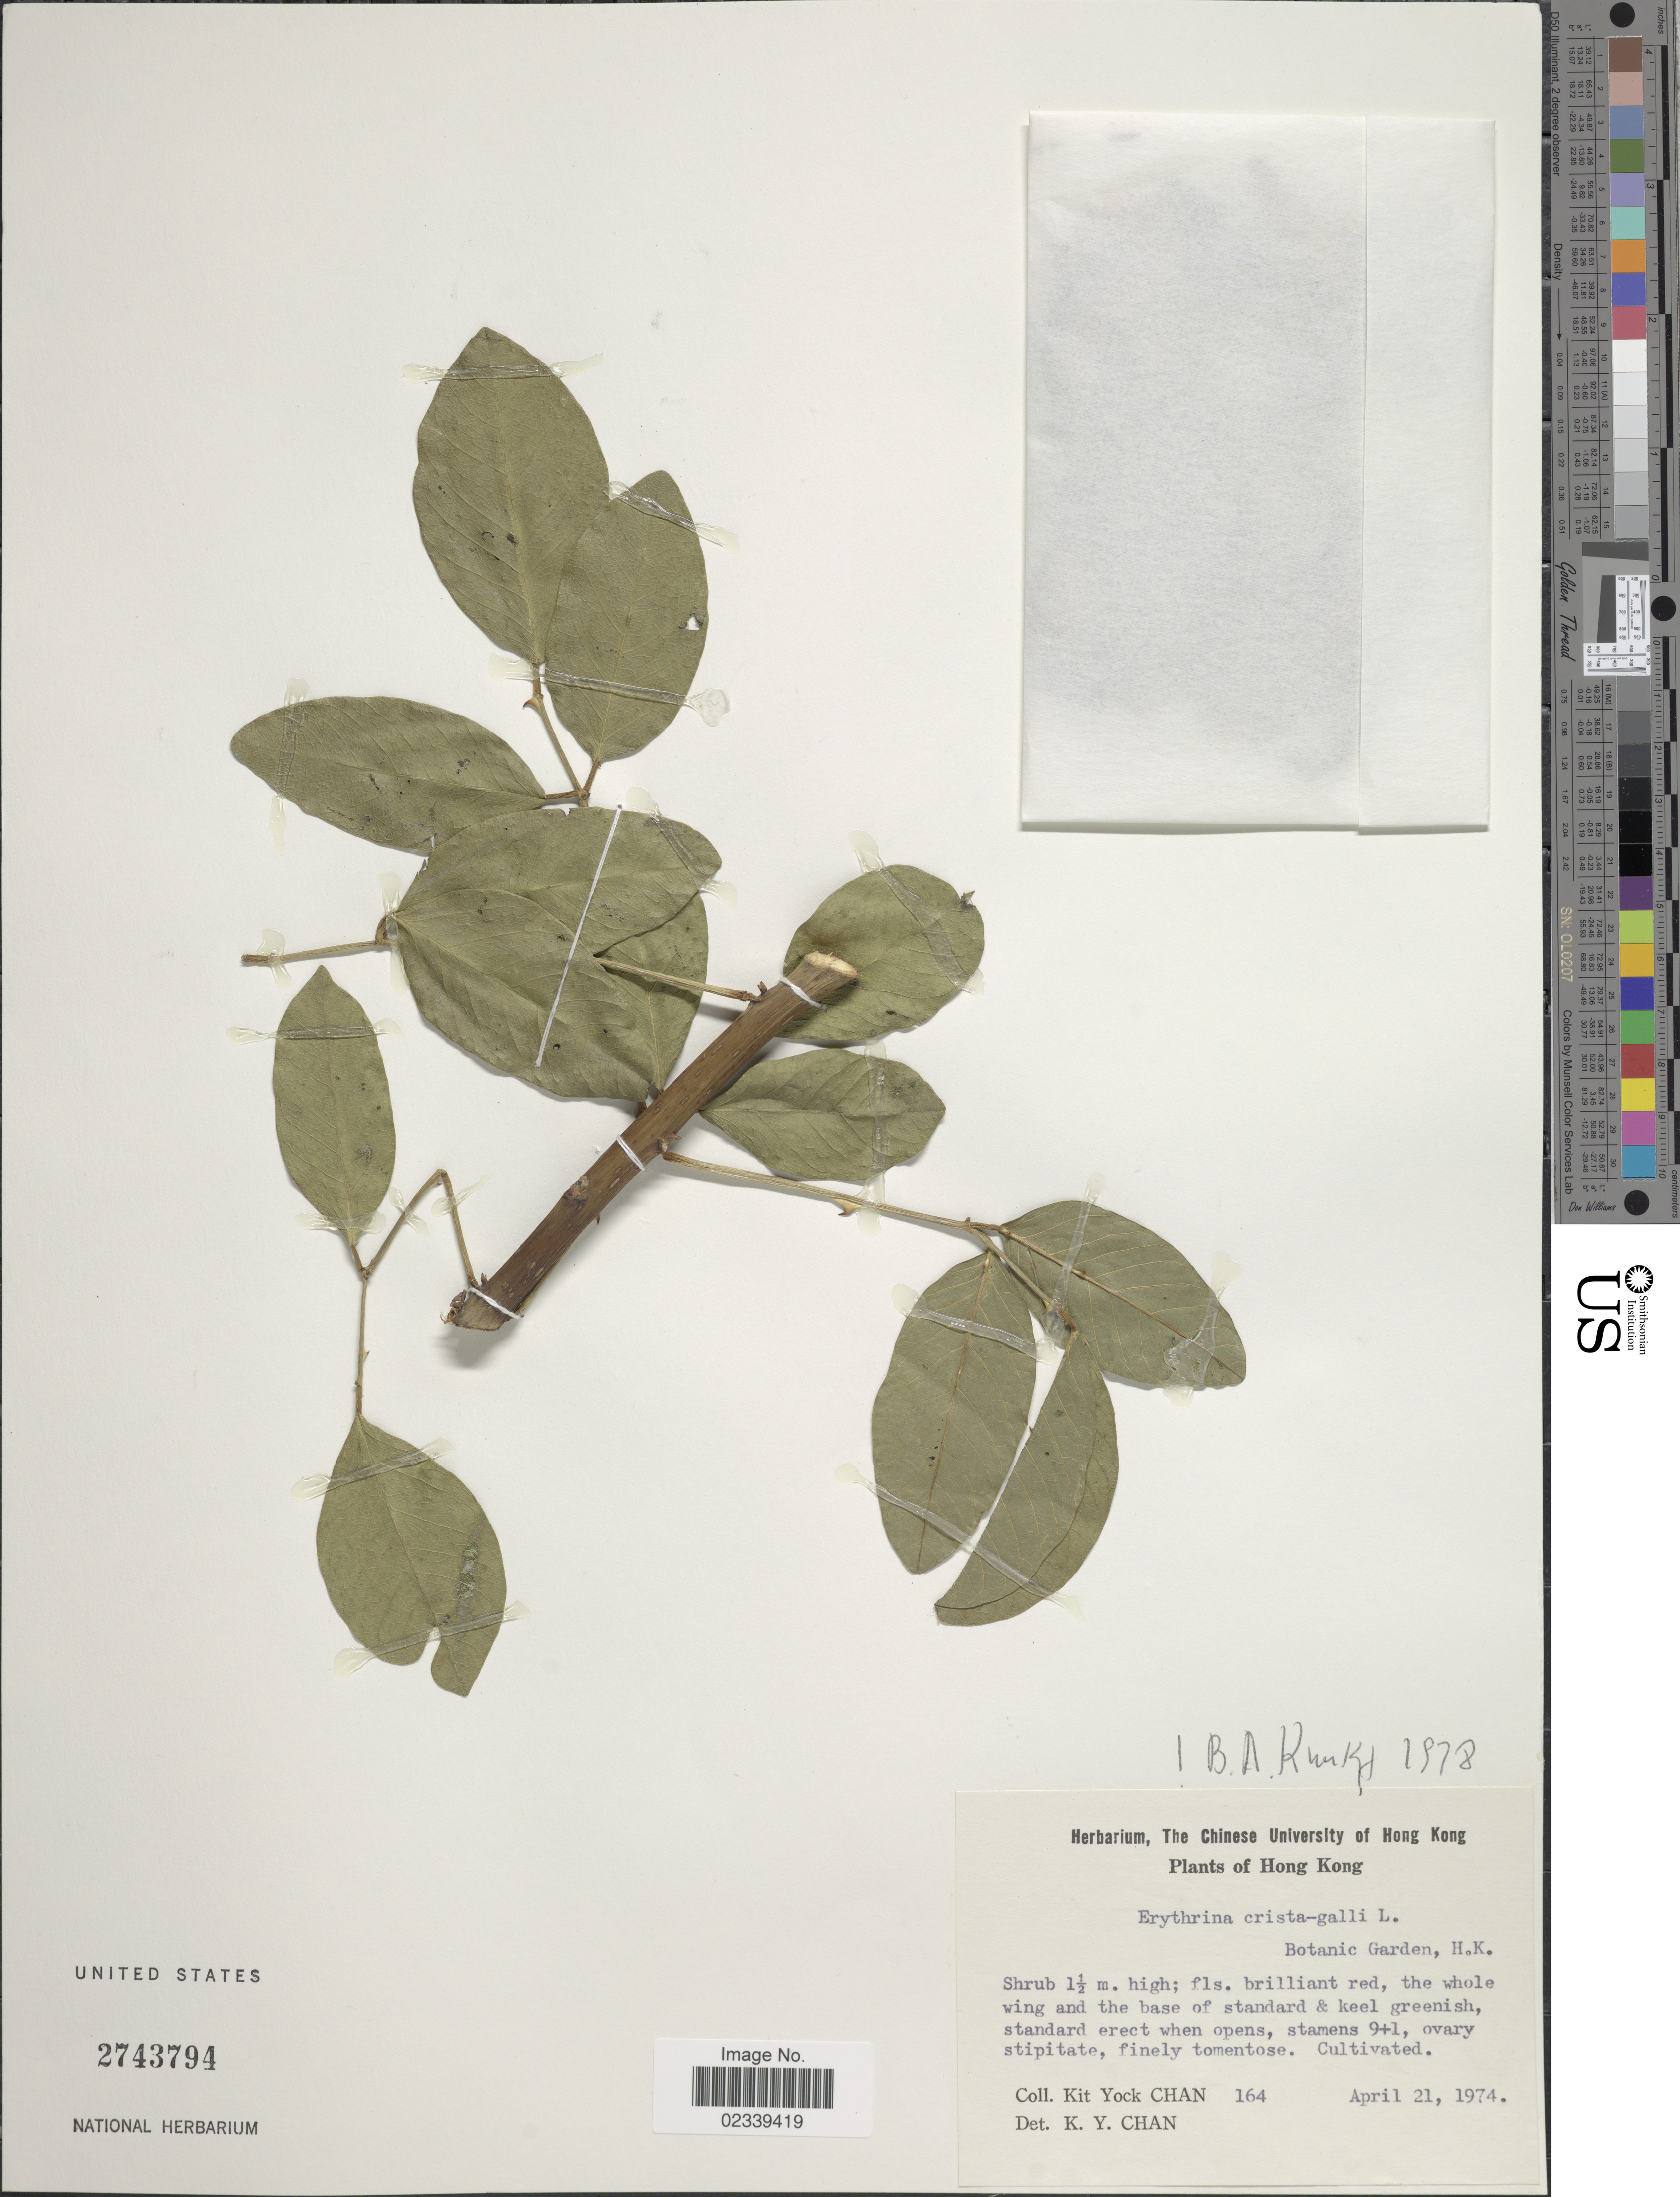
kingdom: Plantae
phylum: Tracheophyta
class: Magnoliopsida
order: Fabales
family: Fabaceae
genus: Erythrina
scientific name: Erythrina crista-galli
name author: L.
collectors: K. Chan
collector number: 164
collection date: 1974-04-21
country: China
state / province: Hong Kong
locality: Botanic Garden, H.K., cultivated.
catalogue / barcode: US 2743794